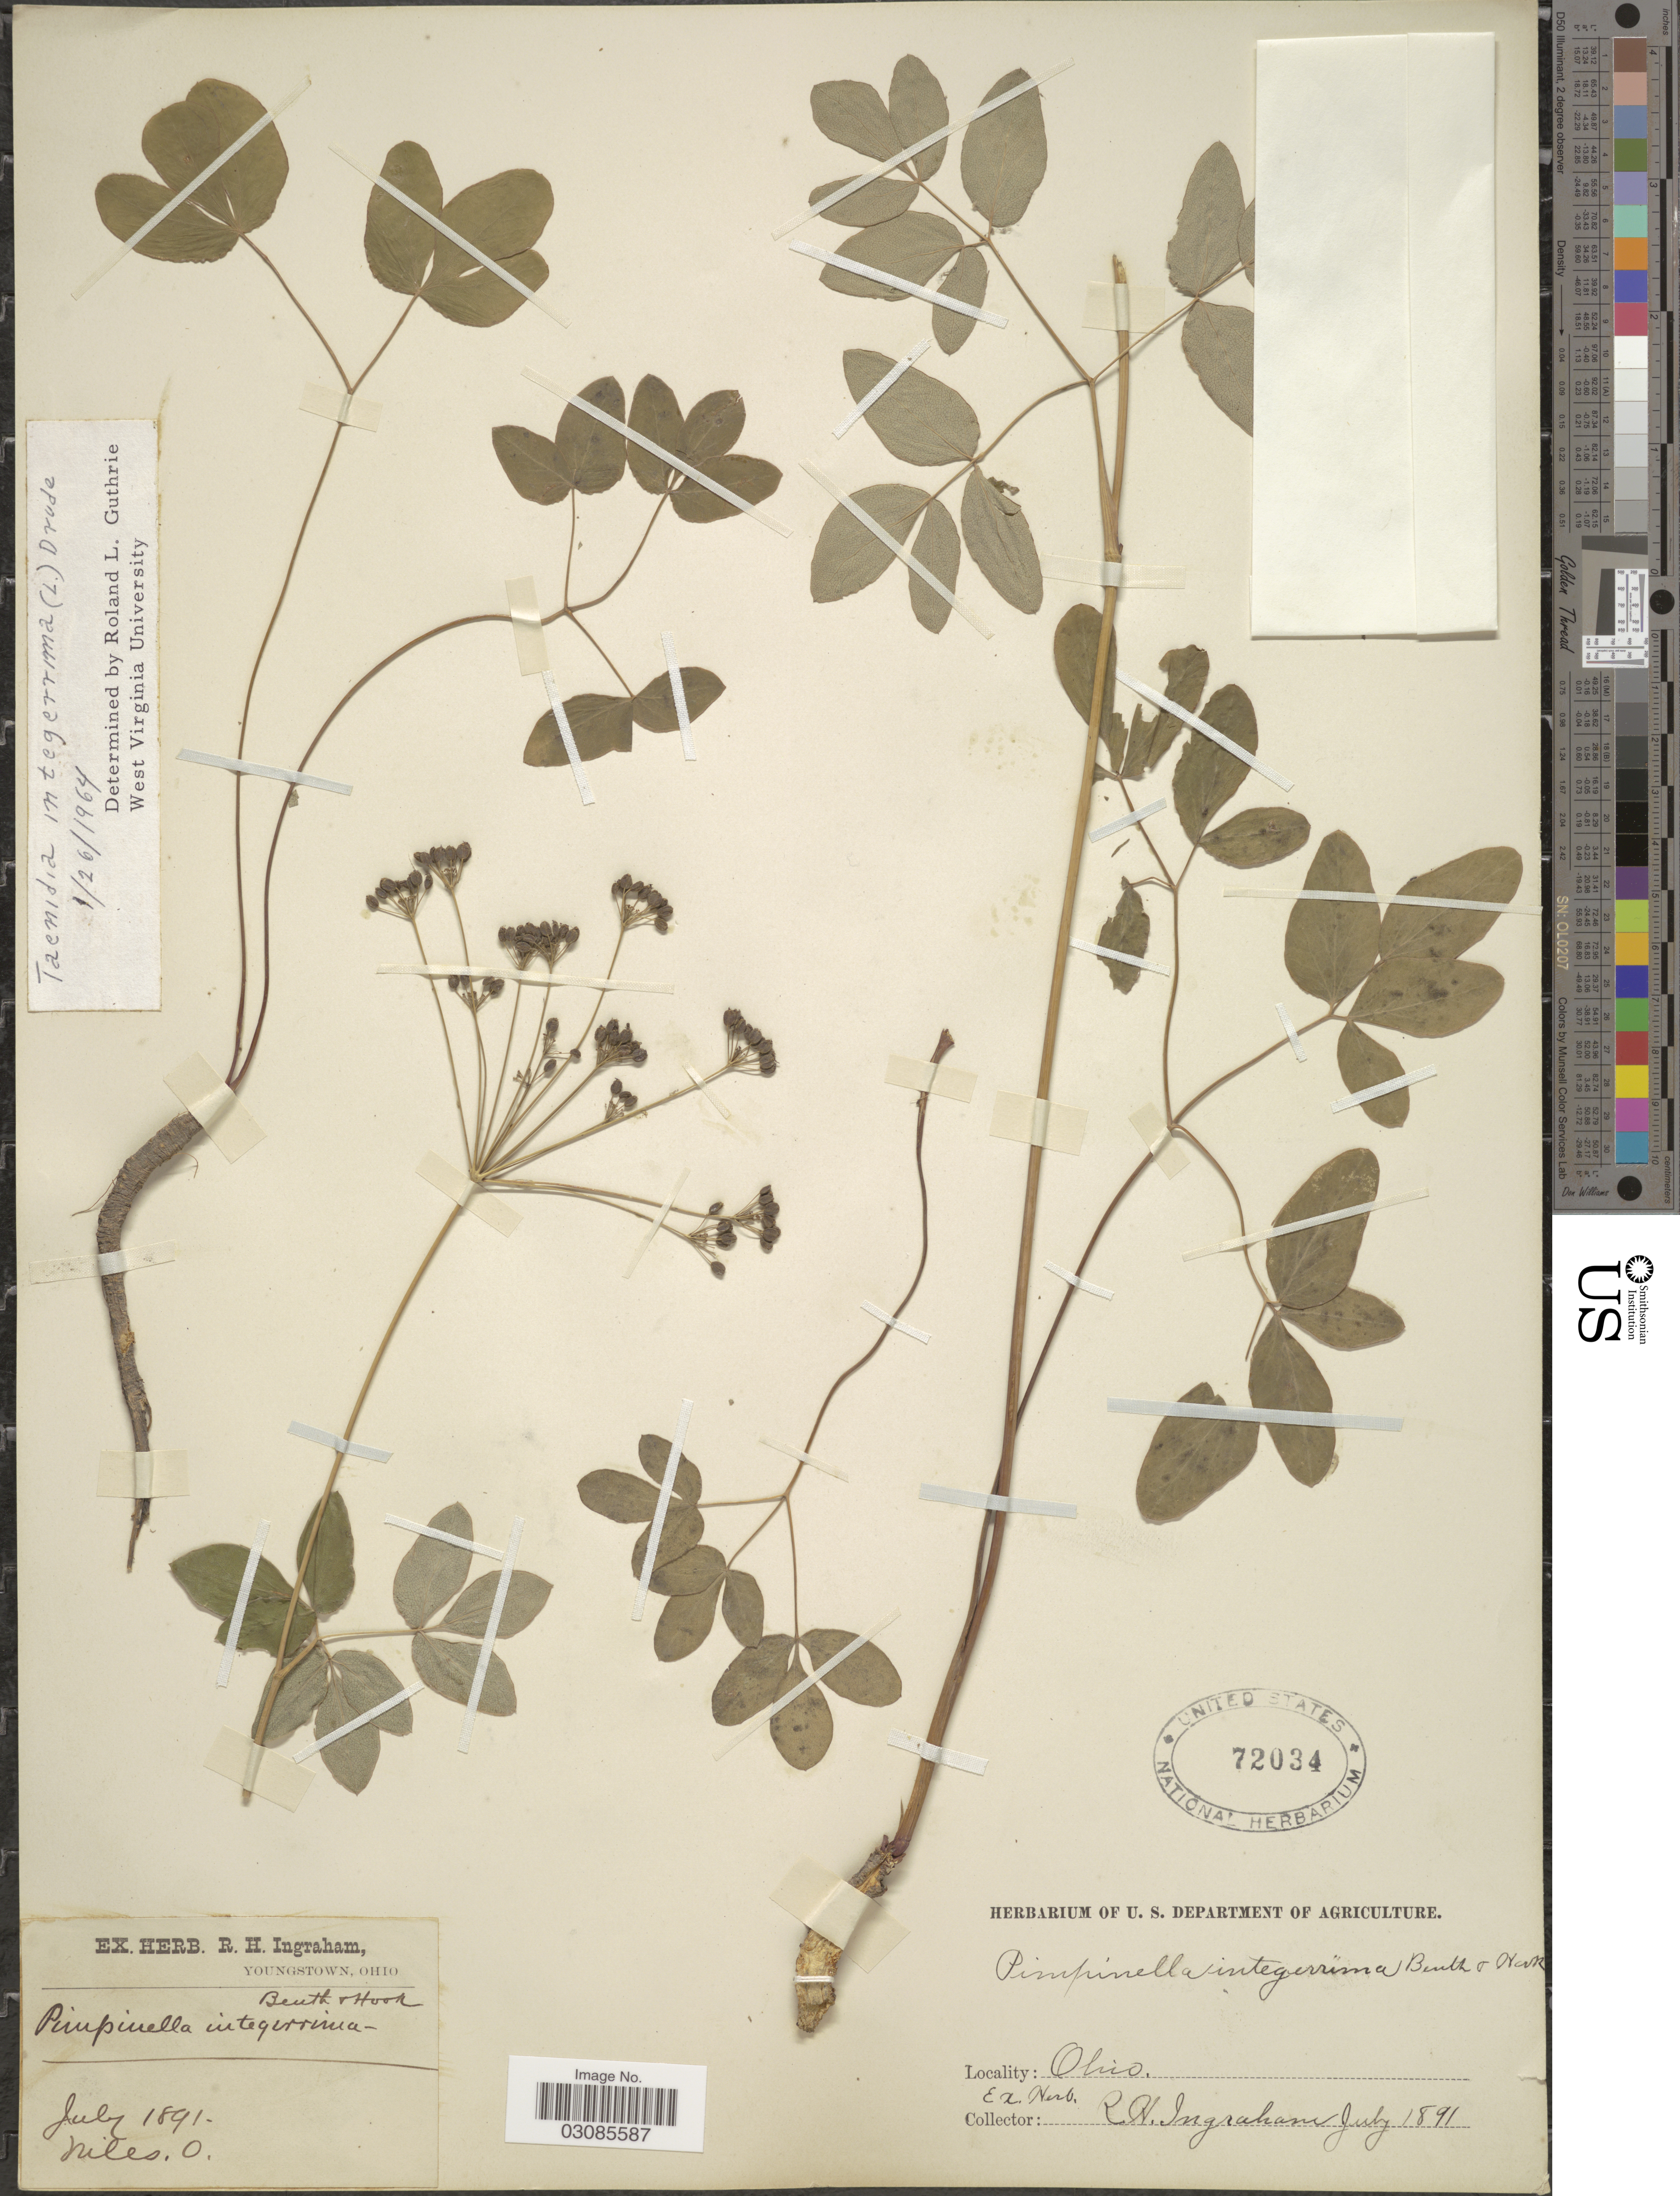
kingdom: Plantae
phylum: Tracheophyta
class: Magnoliopsida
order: Apiales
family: Apiaceae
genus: Taenidia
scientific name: Taenidia integerrima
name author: (L.) Drude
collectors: Ex herb. R. H. Ingraham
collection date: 1891-07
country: United States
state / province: Ohio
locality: Niles, O.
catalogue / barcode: US 72034